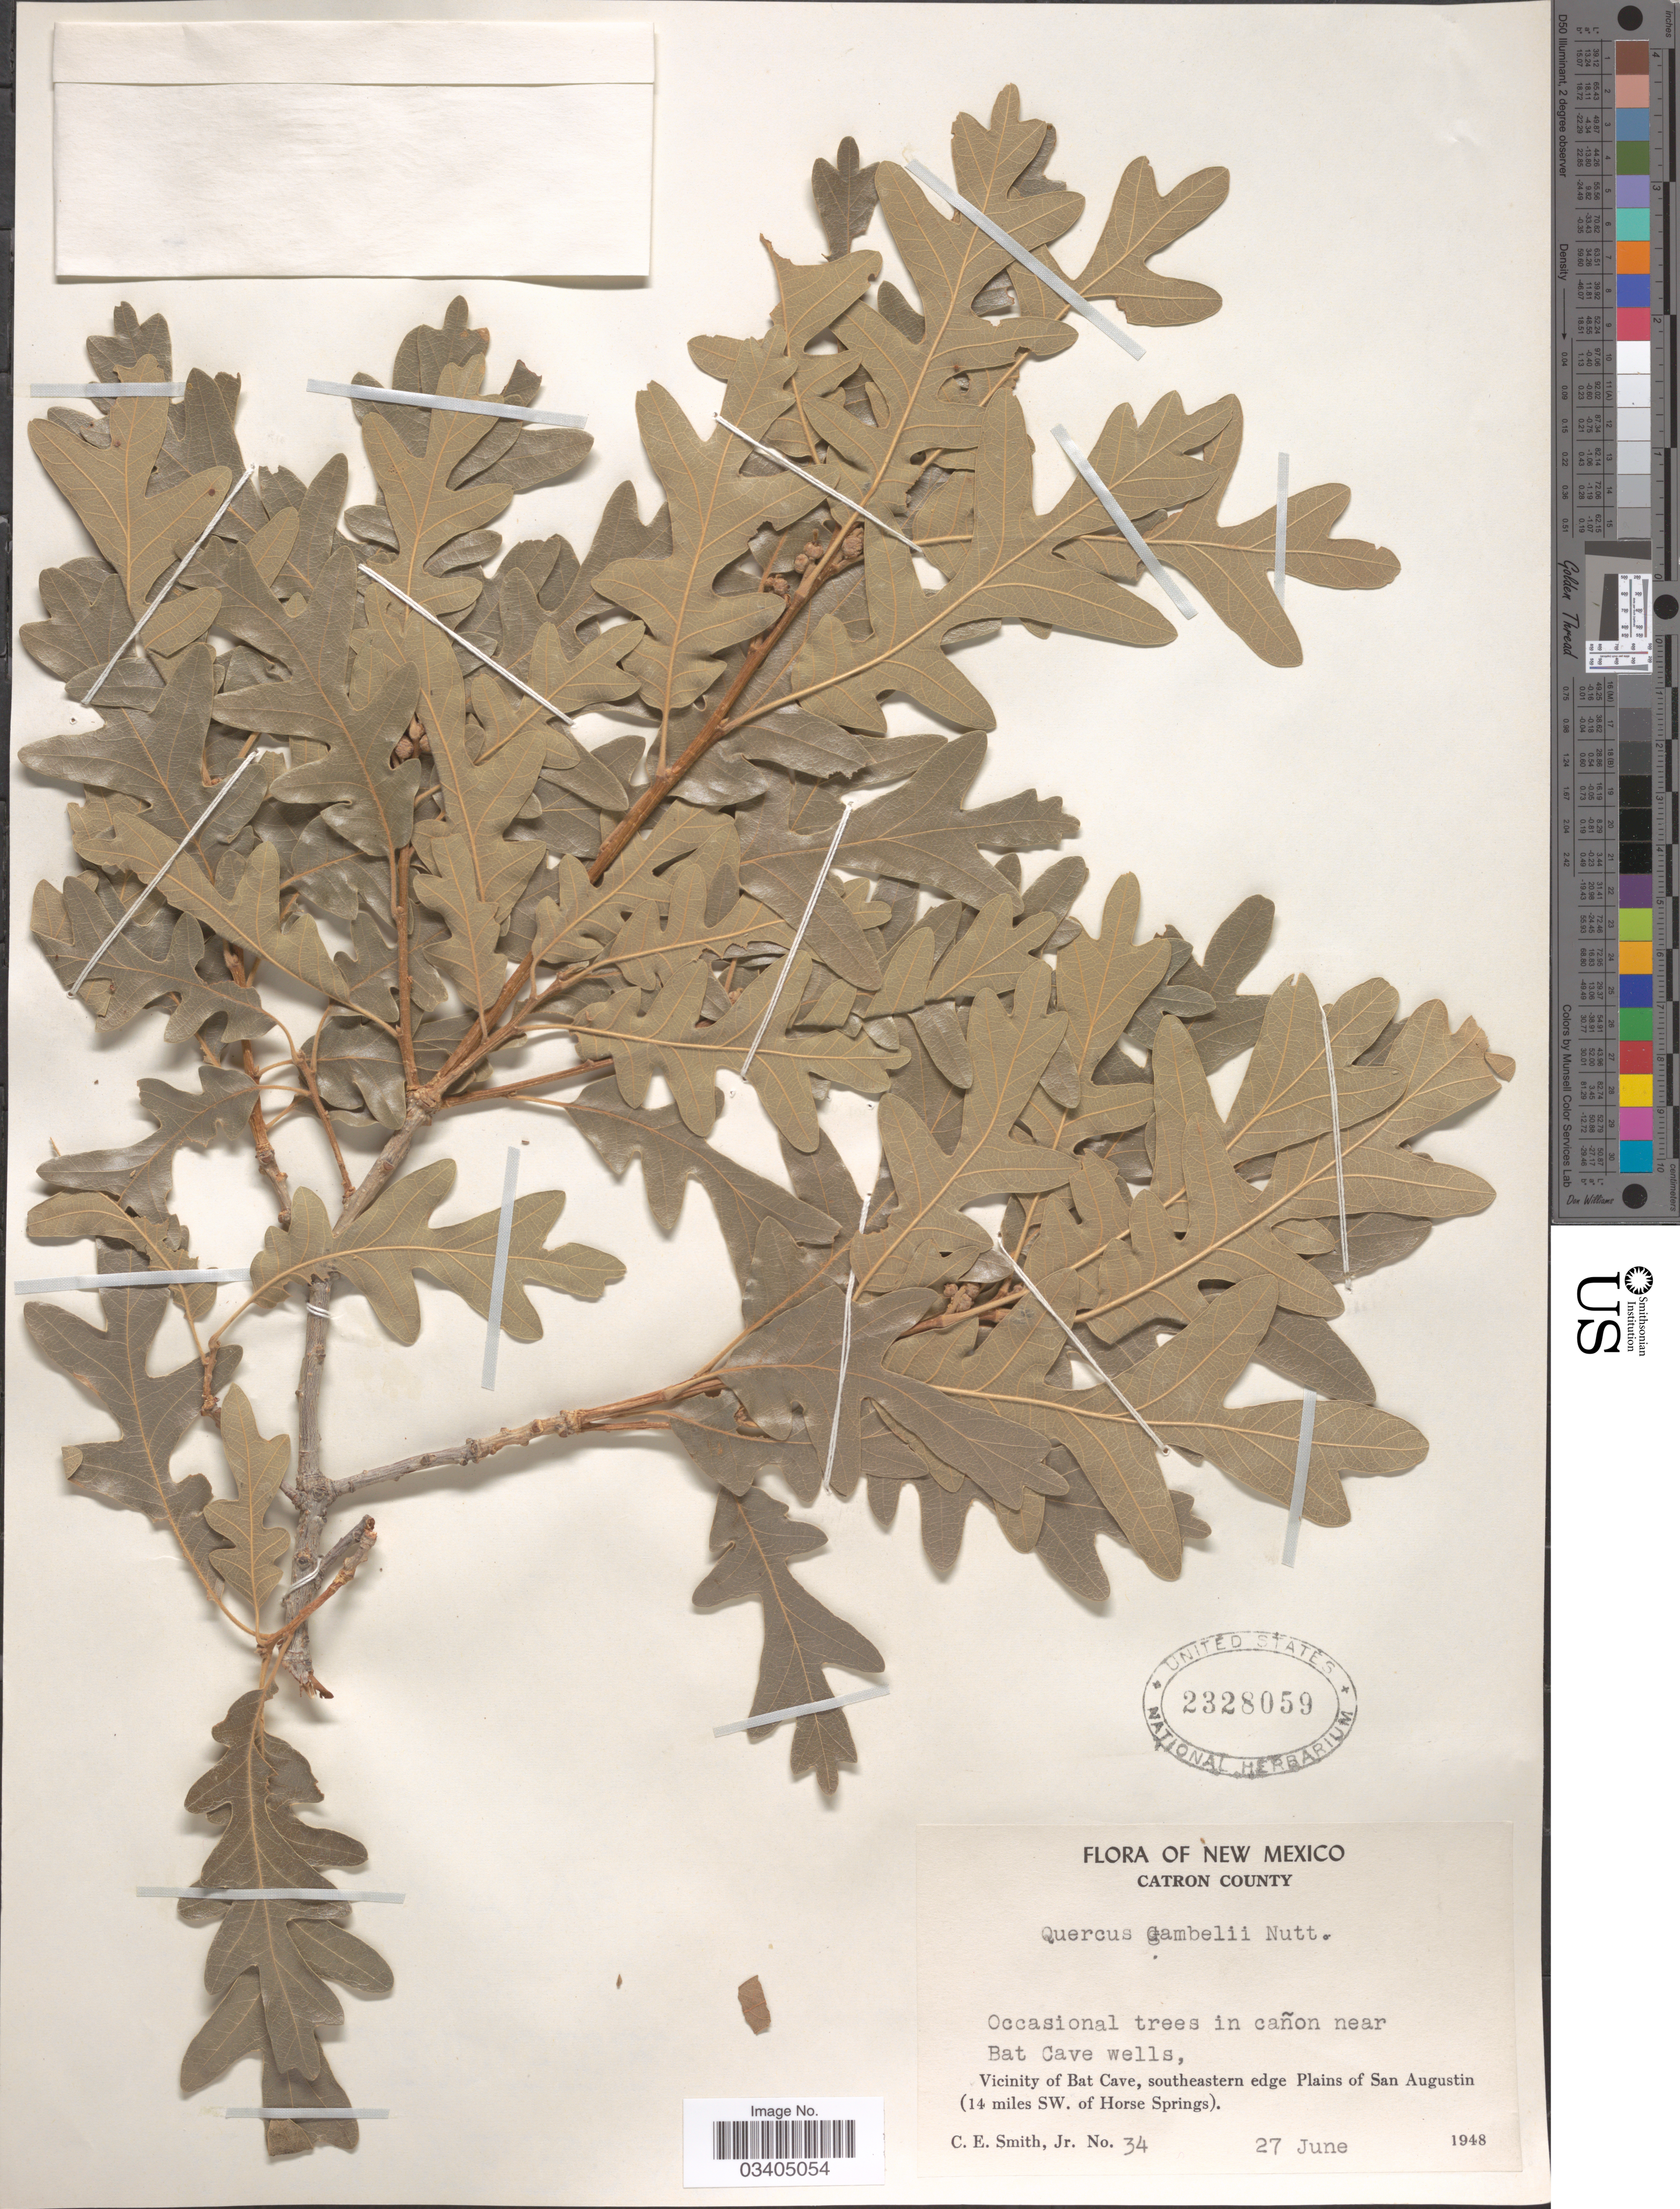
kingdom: Plantae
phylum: Tracheophyta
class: Magnoliopsida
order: Fagales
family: Fagaceae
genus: Quercus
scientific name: Quercus gambelii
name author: Nutt.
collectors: C. E. Smith Jr.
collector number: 34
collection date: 1948-06-27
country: United States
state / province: New Mexico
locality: Catron County. In cañon near Bat Cave wells, Vicinity of Bat Cave, southeastern edge Plains of San Augustin (14 miles SW. of Horse Springs).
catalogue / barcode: US 2328059